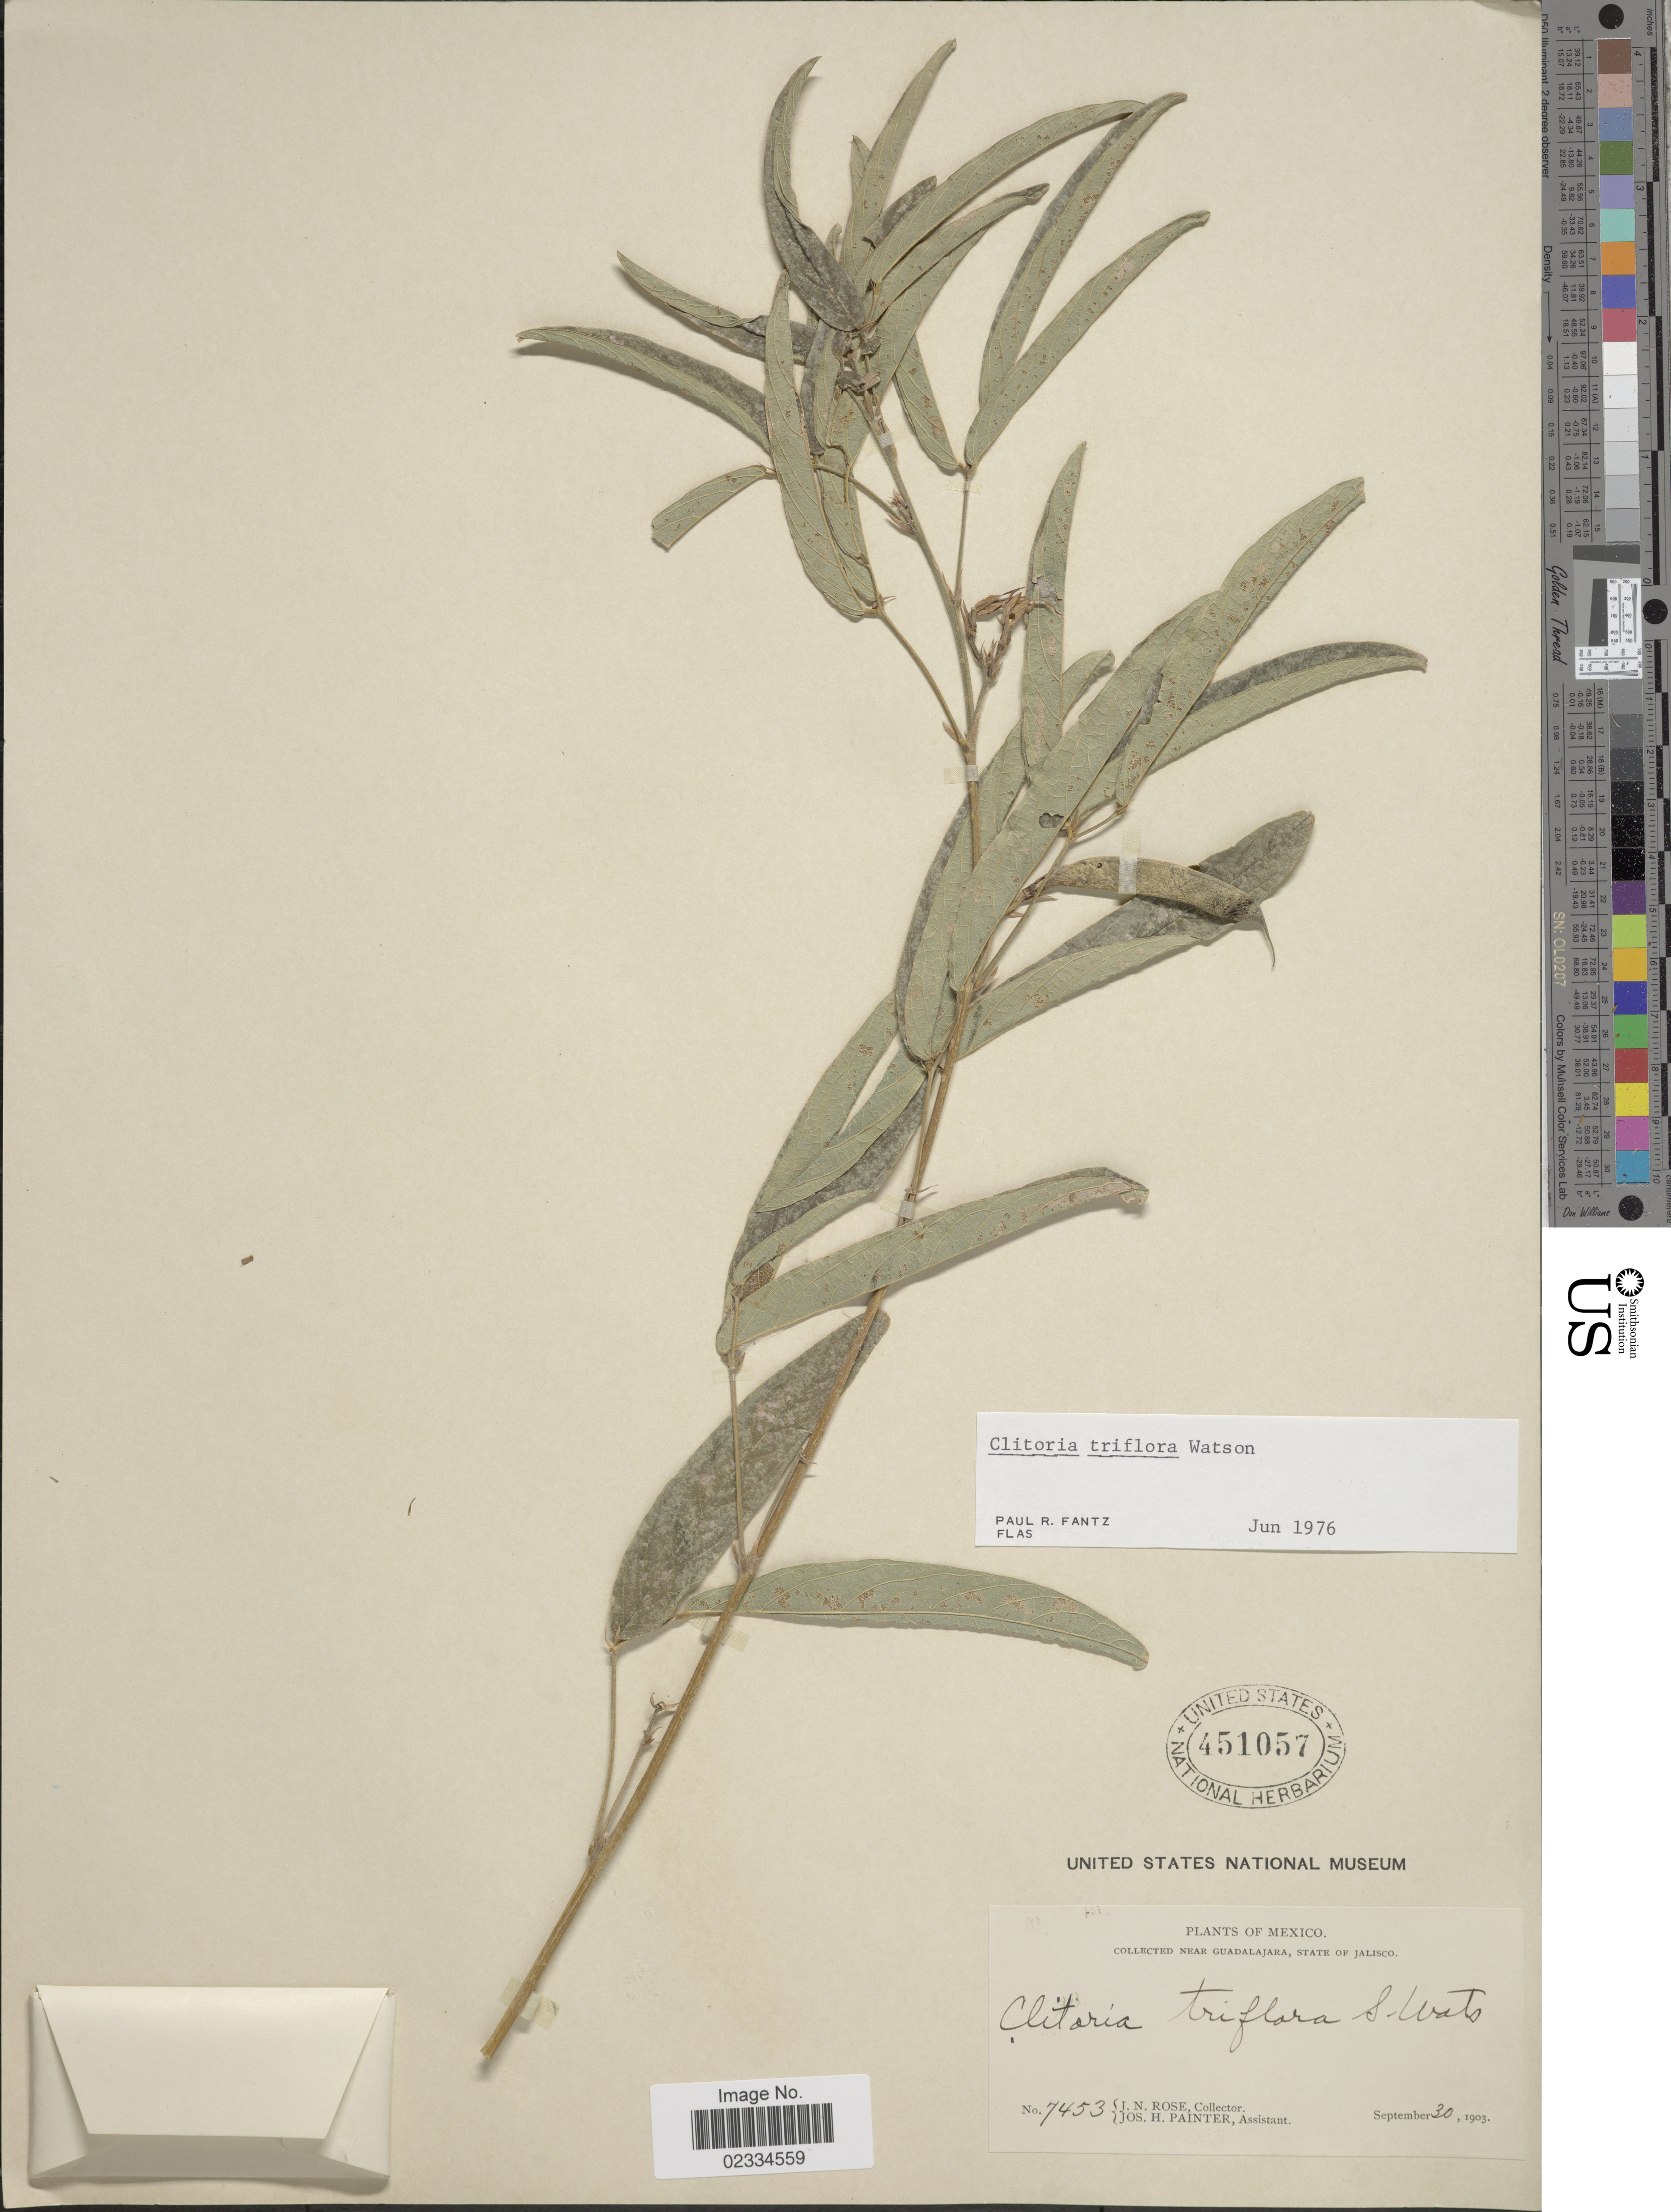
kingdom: Plantae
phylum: Tracheophyta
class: Magnoliopsida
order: Fabales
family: Fabaceae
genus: Clitoria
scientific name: Clitoria triflora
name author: S. Watson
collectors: J. N. Rose & J. H. Painter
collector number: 7453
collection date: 1903-09-30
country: Mexico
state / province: Jalisco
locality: Near Guadalajara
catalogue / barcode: US 451057